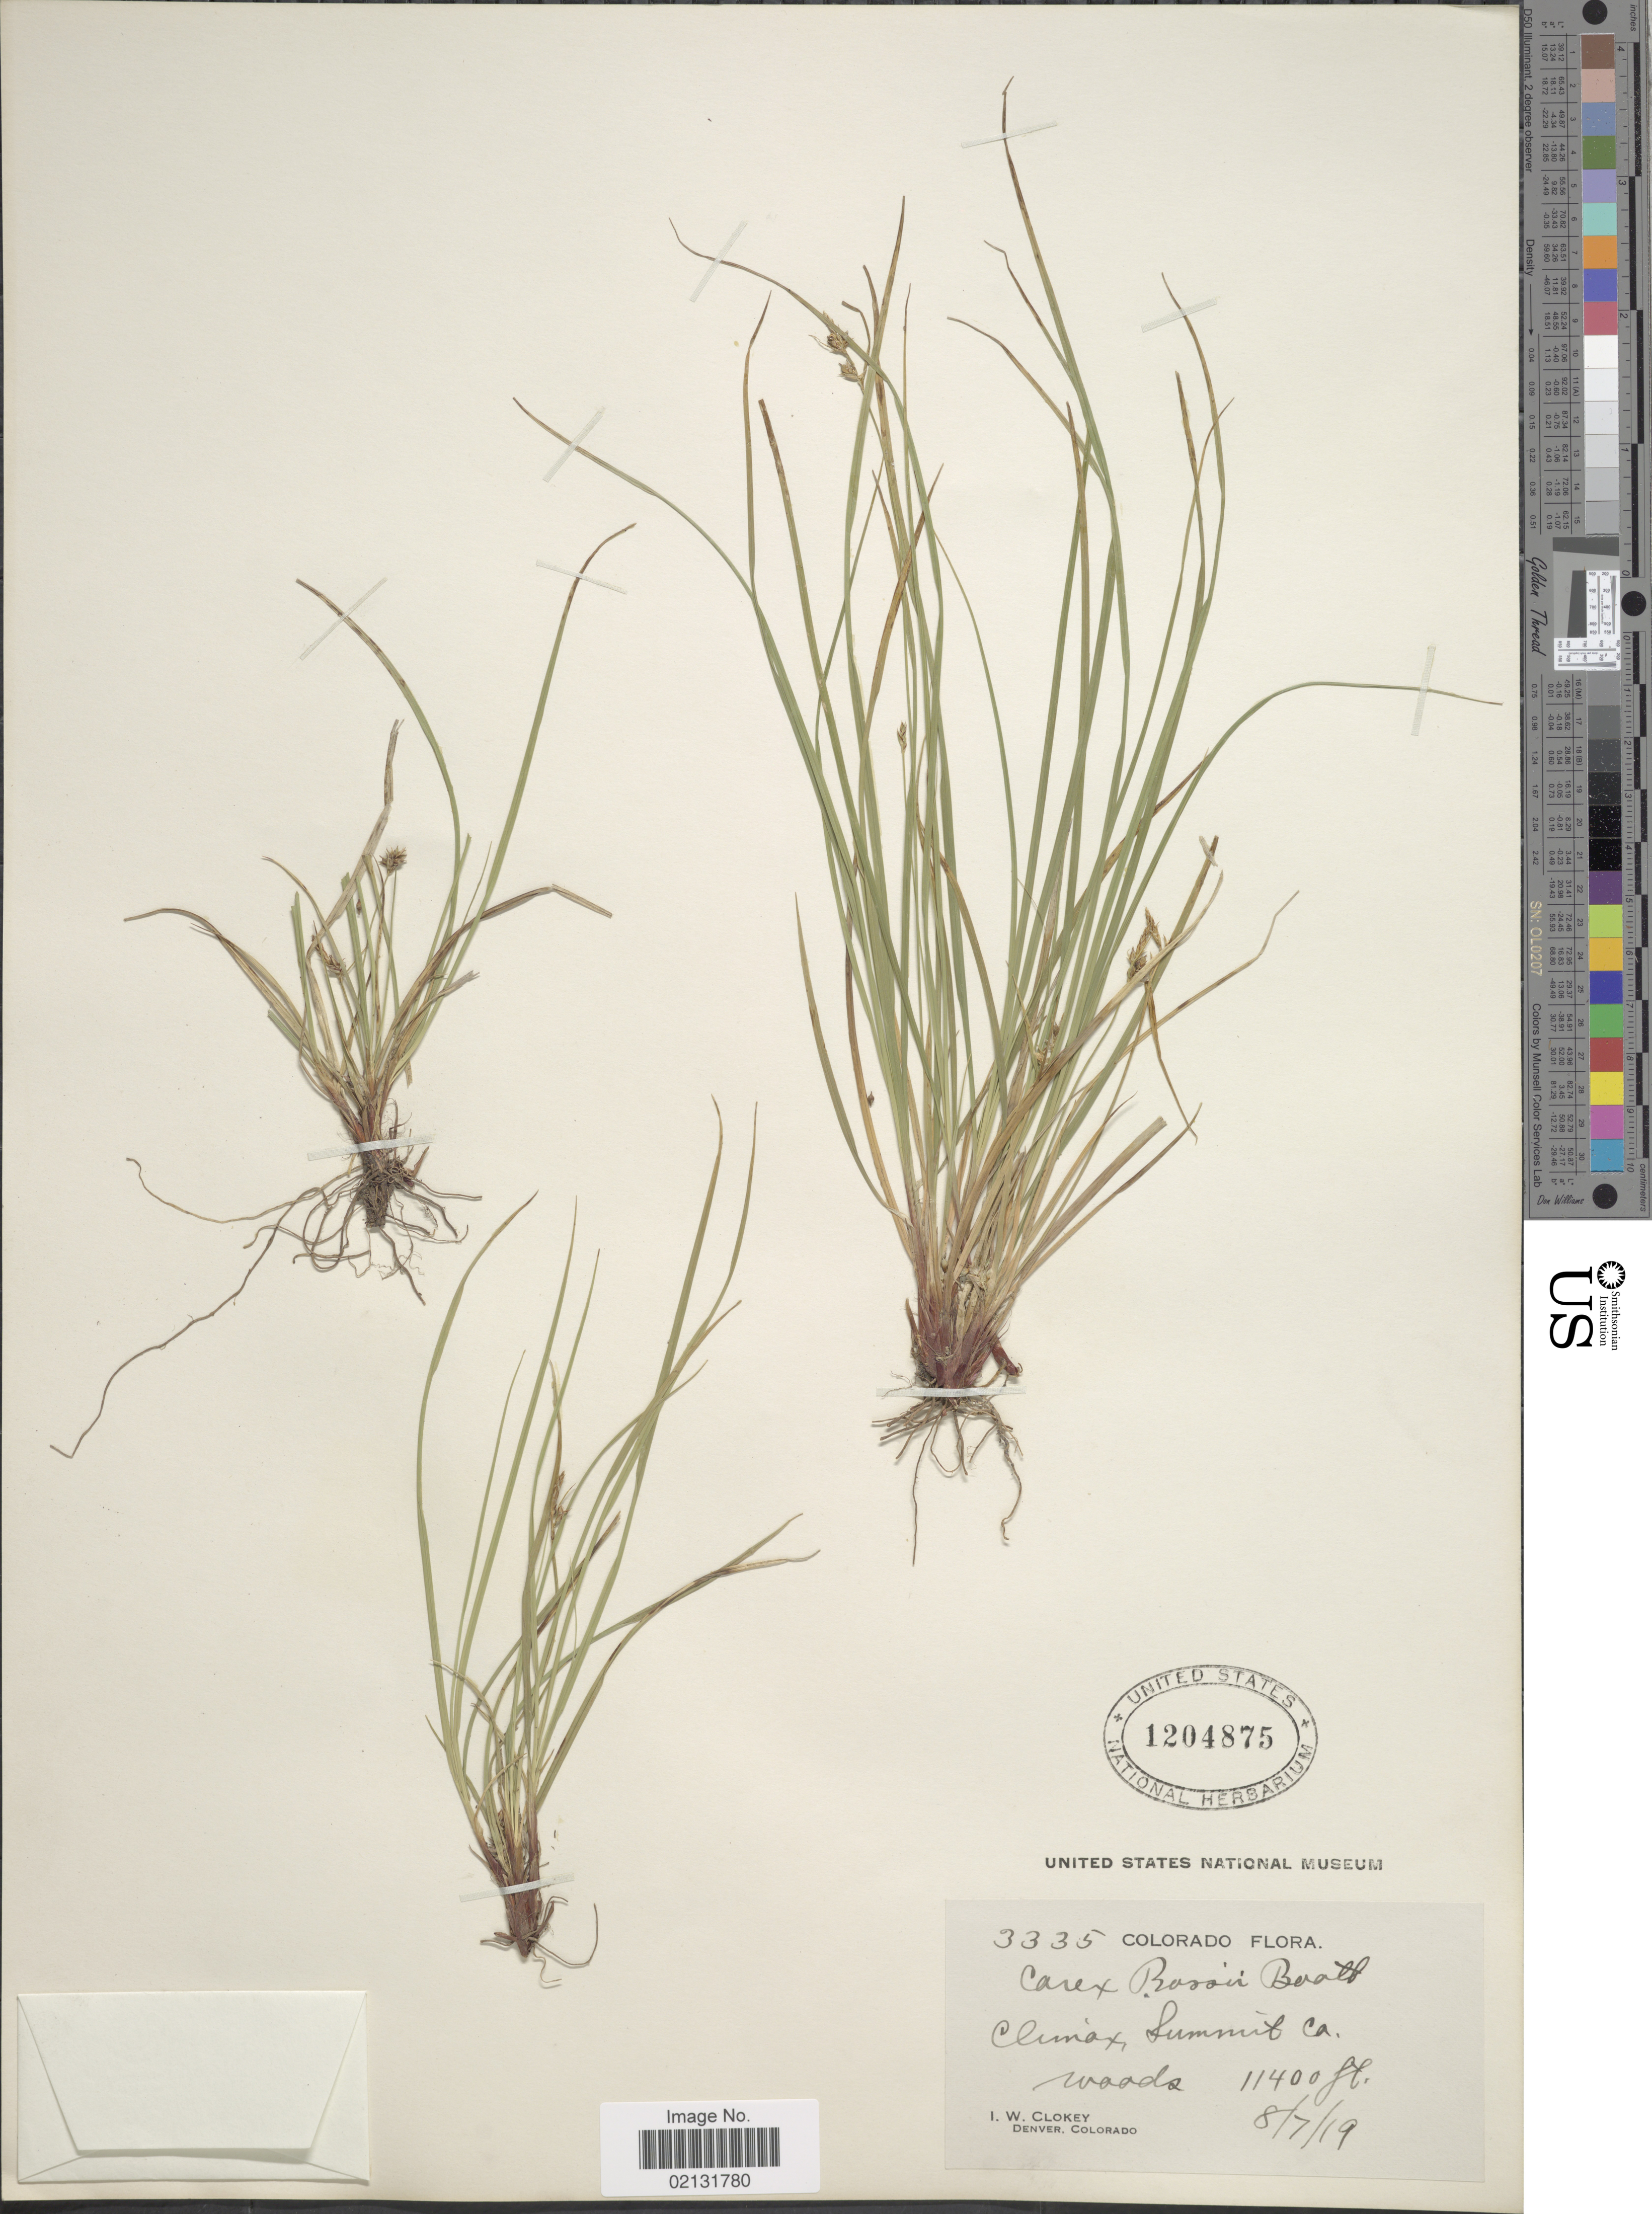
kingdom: Plantae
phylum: Tracheophyta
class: Liliopsida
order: Poales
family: Cyperaceae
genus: Carex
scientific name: Carex rossii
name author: Boott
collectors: I. W. Clokey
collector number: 3335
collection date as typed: Transcribed d/m/y: 7/8/19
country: United States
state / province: Colorado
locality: Climax, Summit Co. woods.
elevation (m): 3475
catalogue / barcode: US 1204875